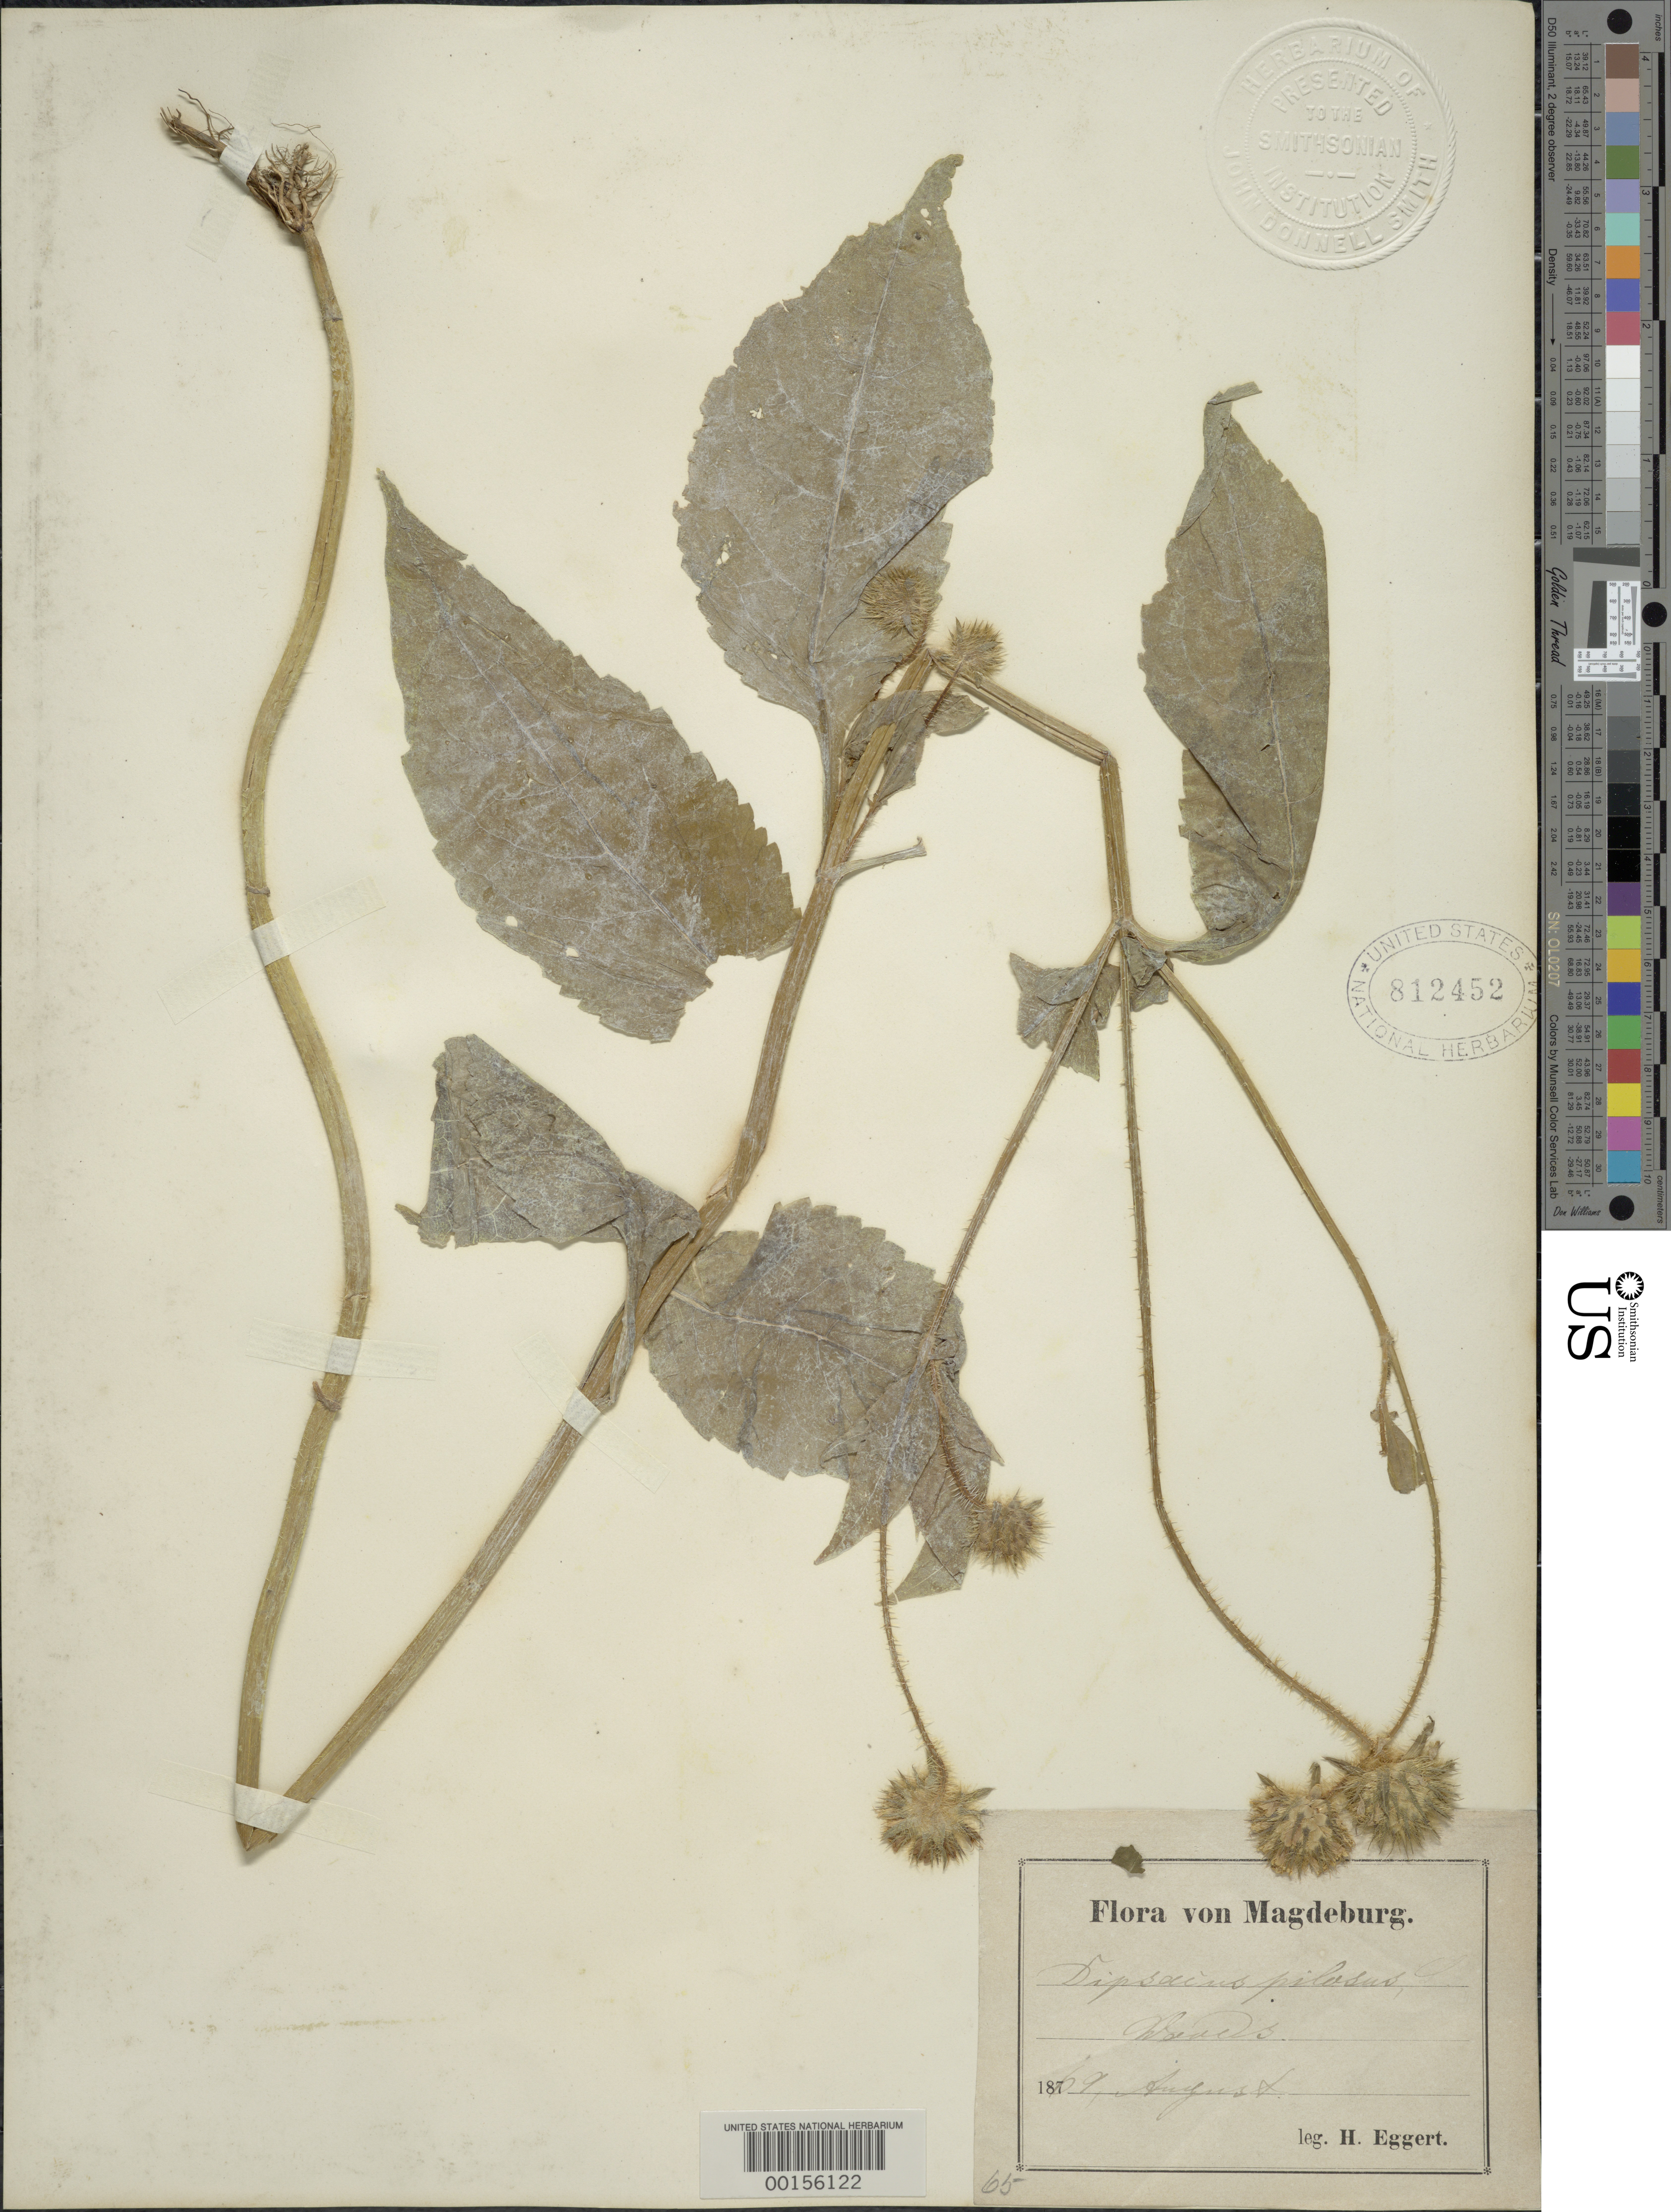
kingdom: Plantae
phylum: Tracheophyta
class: Magnoliopsida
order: Dipsacales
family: Caprifoliaceae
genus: Dipsacus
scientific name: Dipsacus pilosus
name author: L.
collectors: H. Eggert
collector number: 65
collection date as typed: Aug 1869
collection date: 1869-08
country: Germany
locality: Magdeburg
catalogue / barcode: US 812452